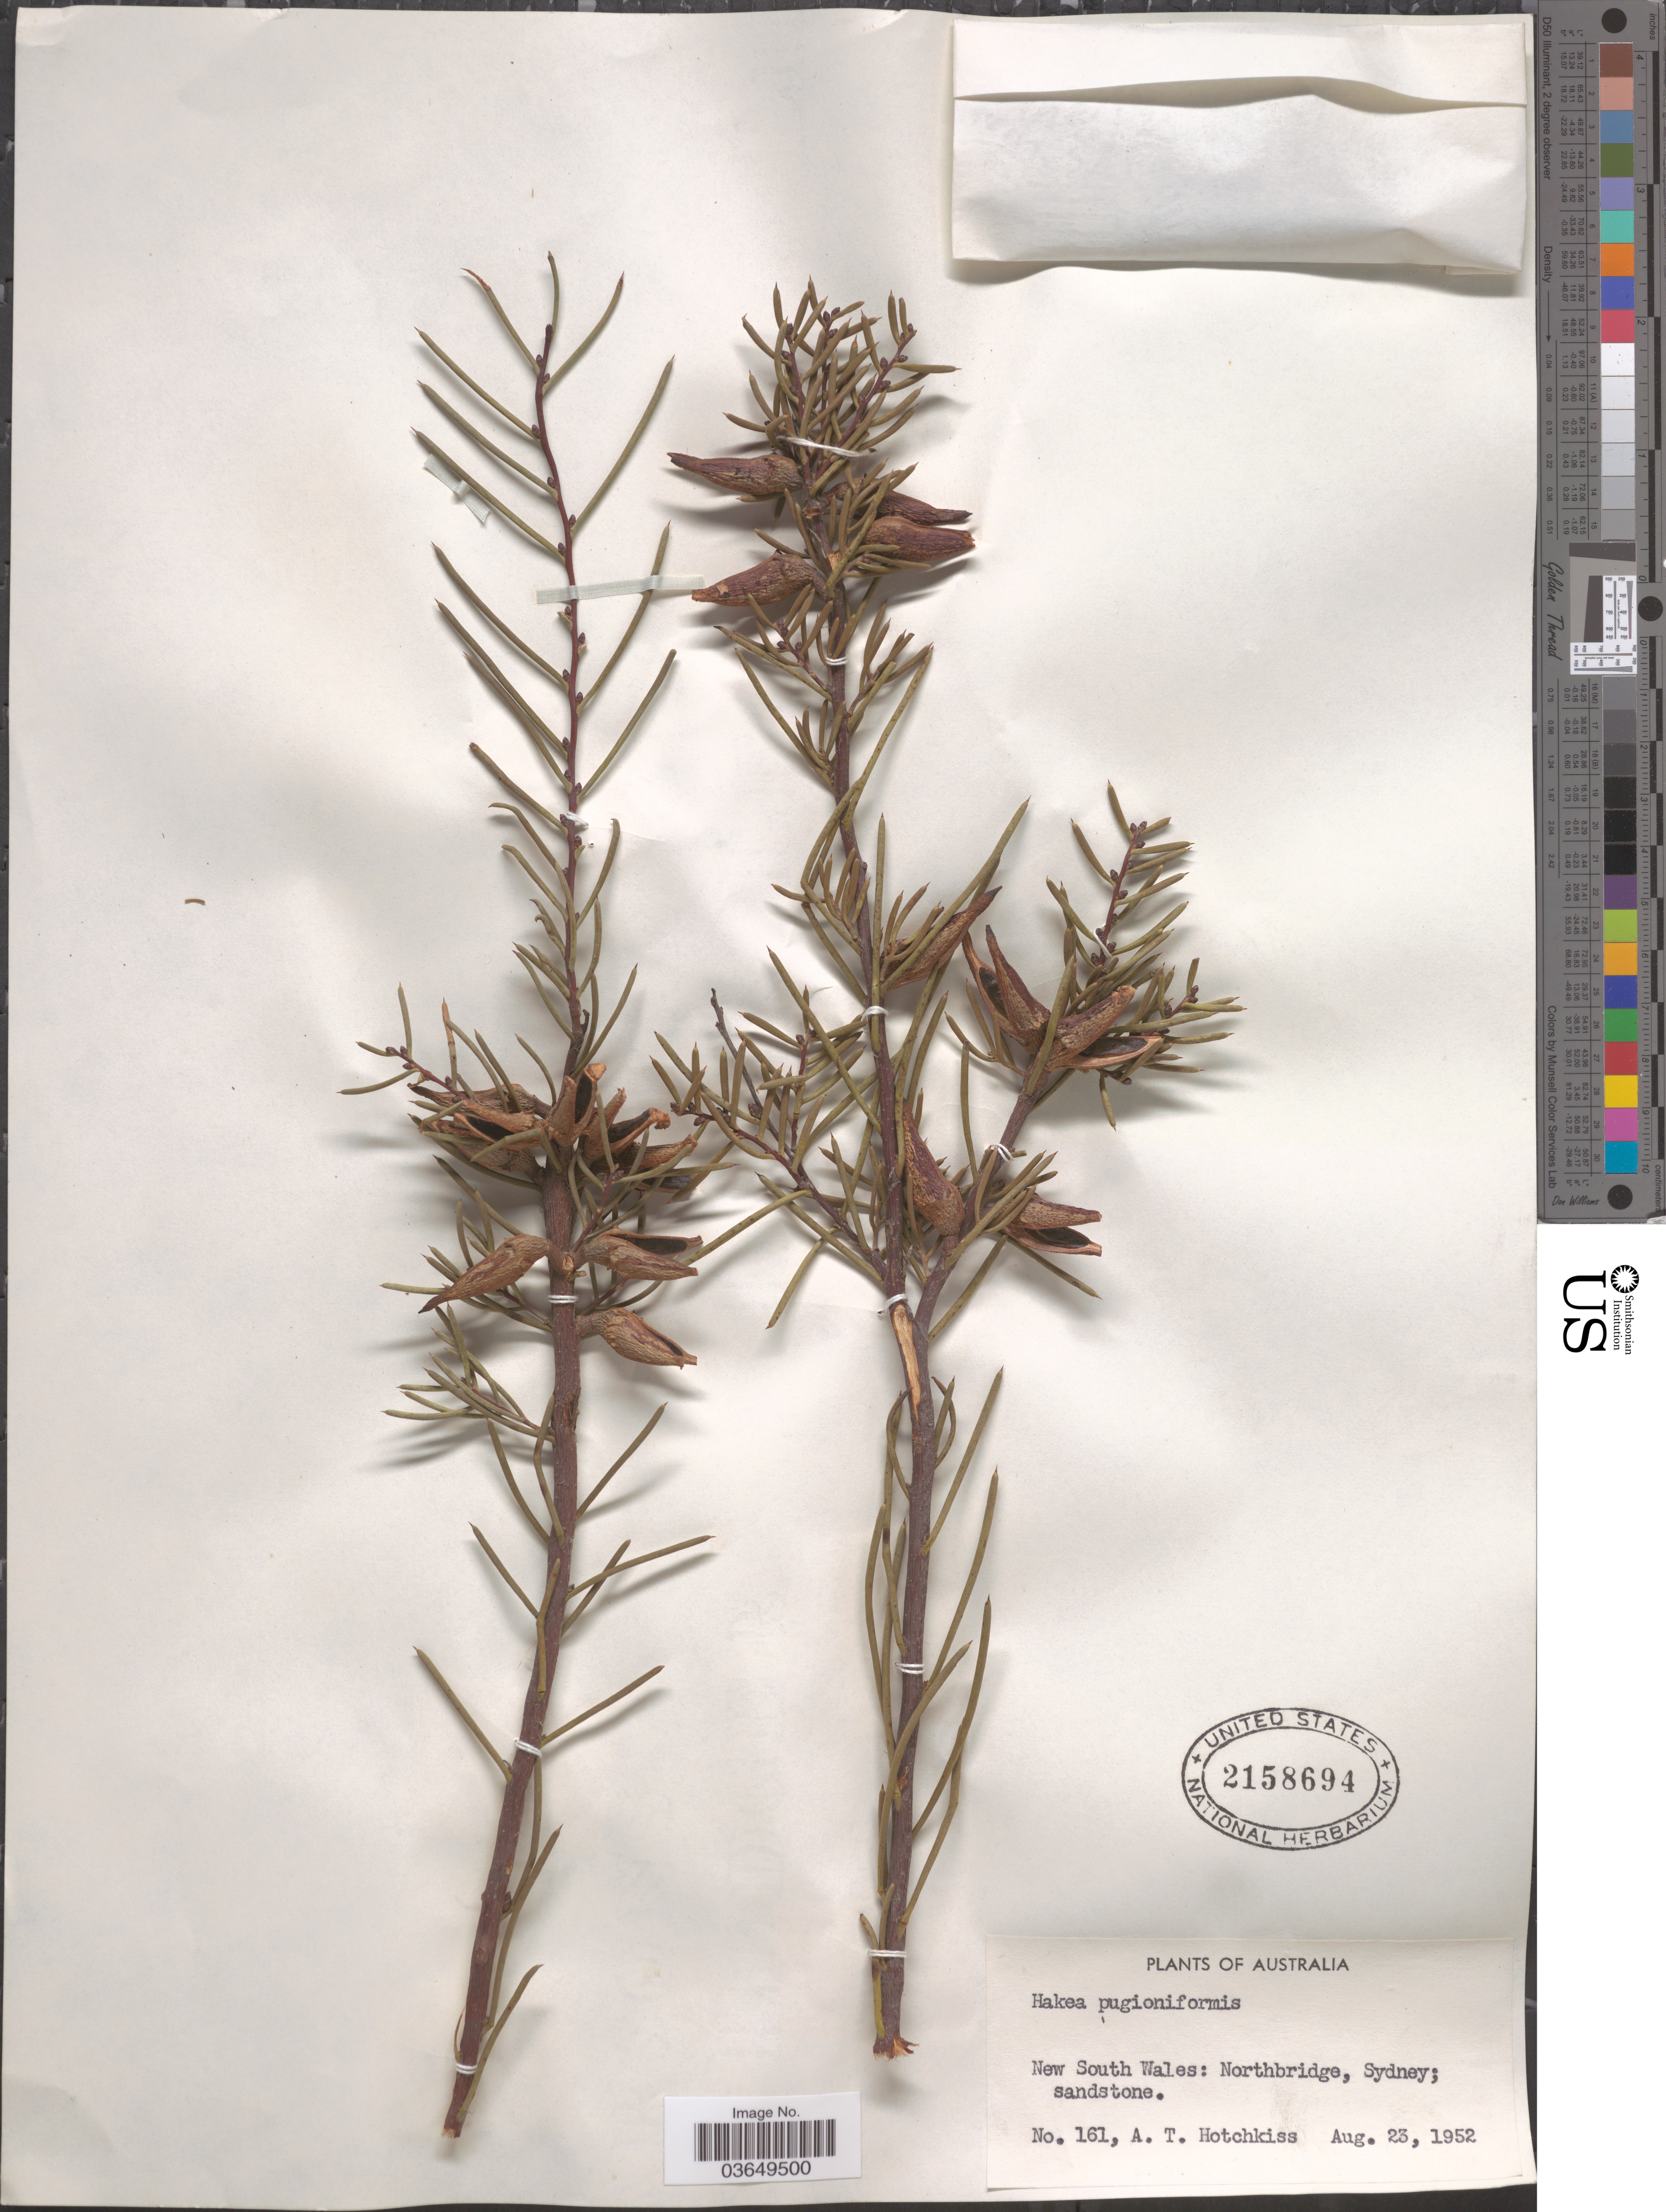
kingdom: Plantae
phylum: Tracheophyta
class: Magnoliopsida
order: Proteales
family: Proteaceae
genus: Hakea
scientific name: Hakea pugioniformis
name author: Cav.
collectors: A. Hotchkiss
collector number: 161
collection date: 1952-08-23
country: Australia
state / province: New South Wales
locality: Northbridge, Sydney.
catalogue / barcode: US 2158694